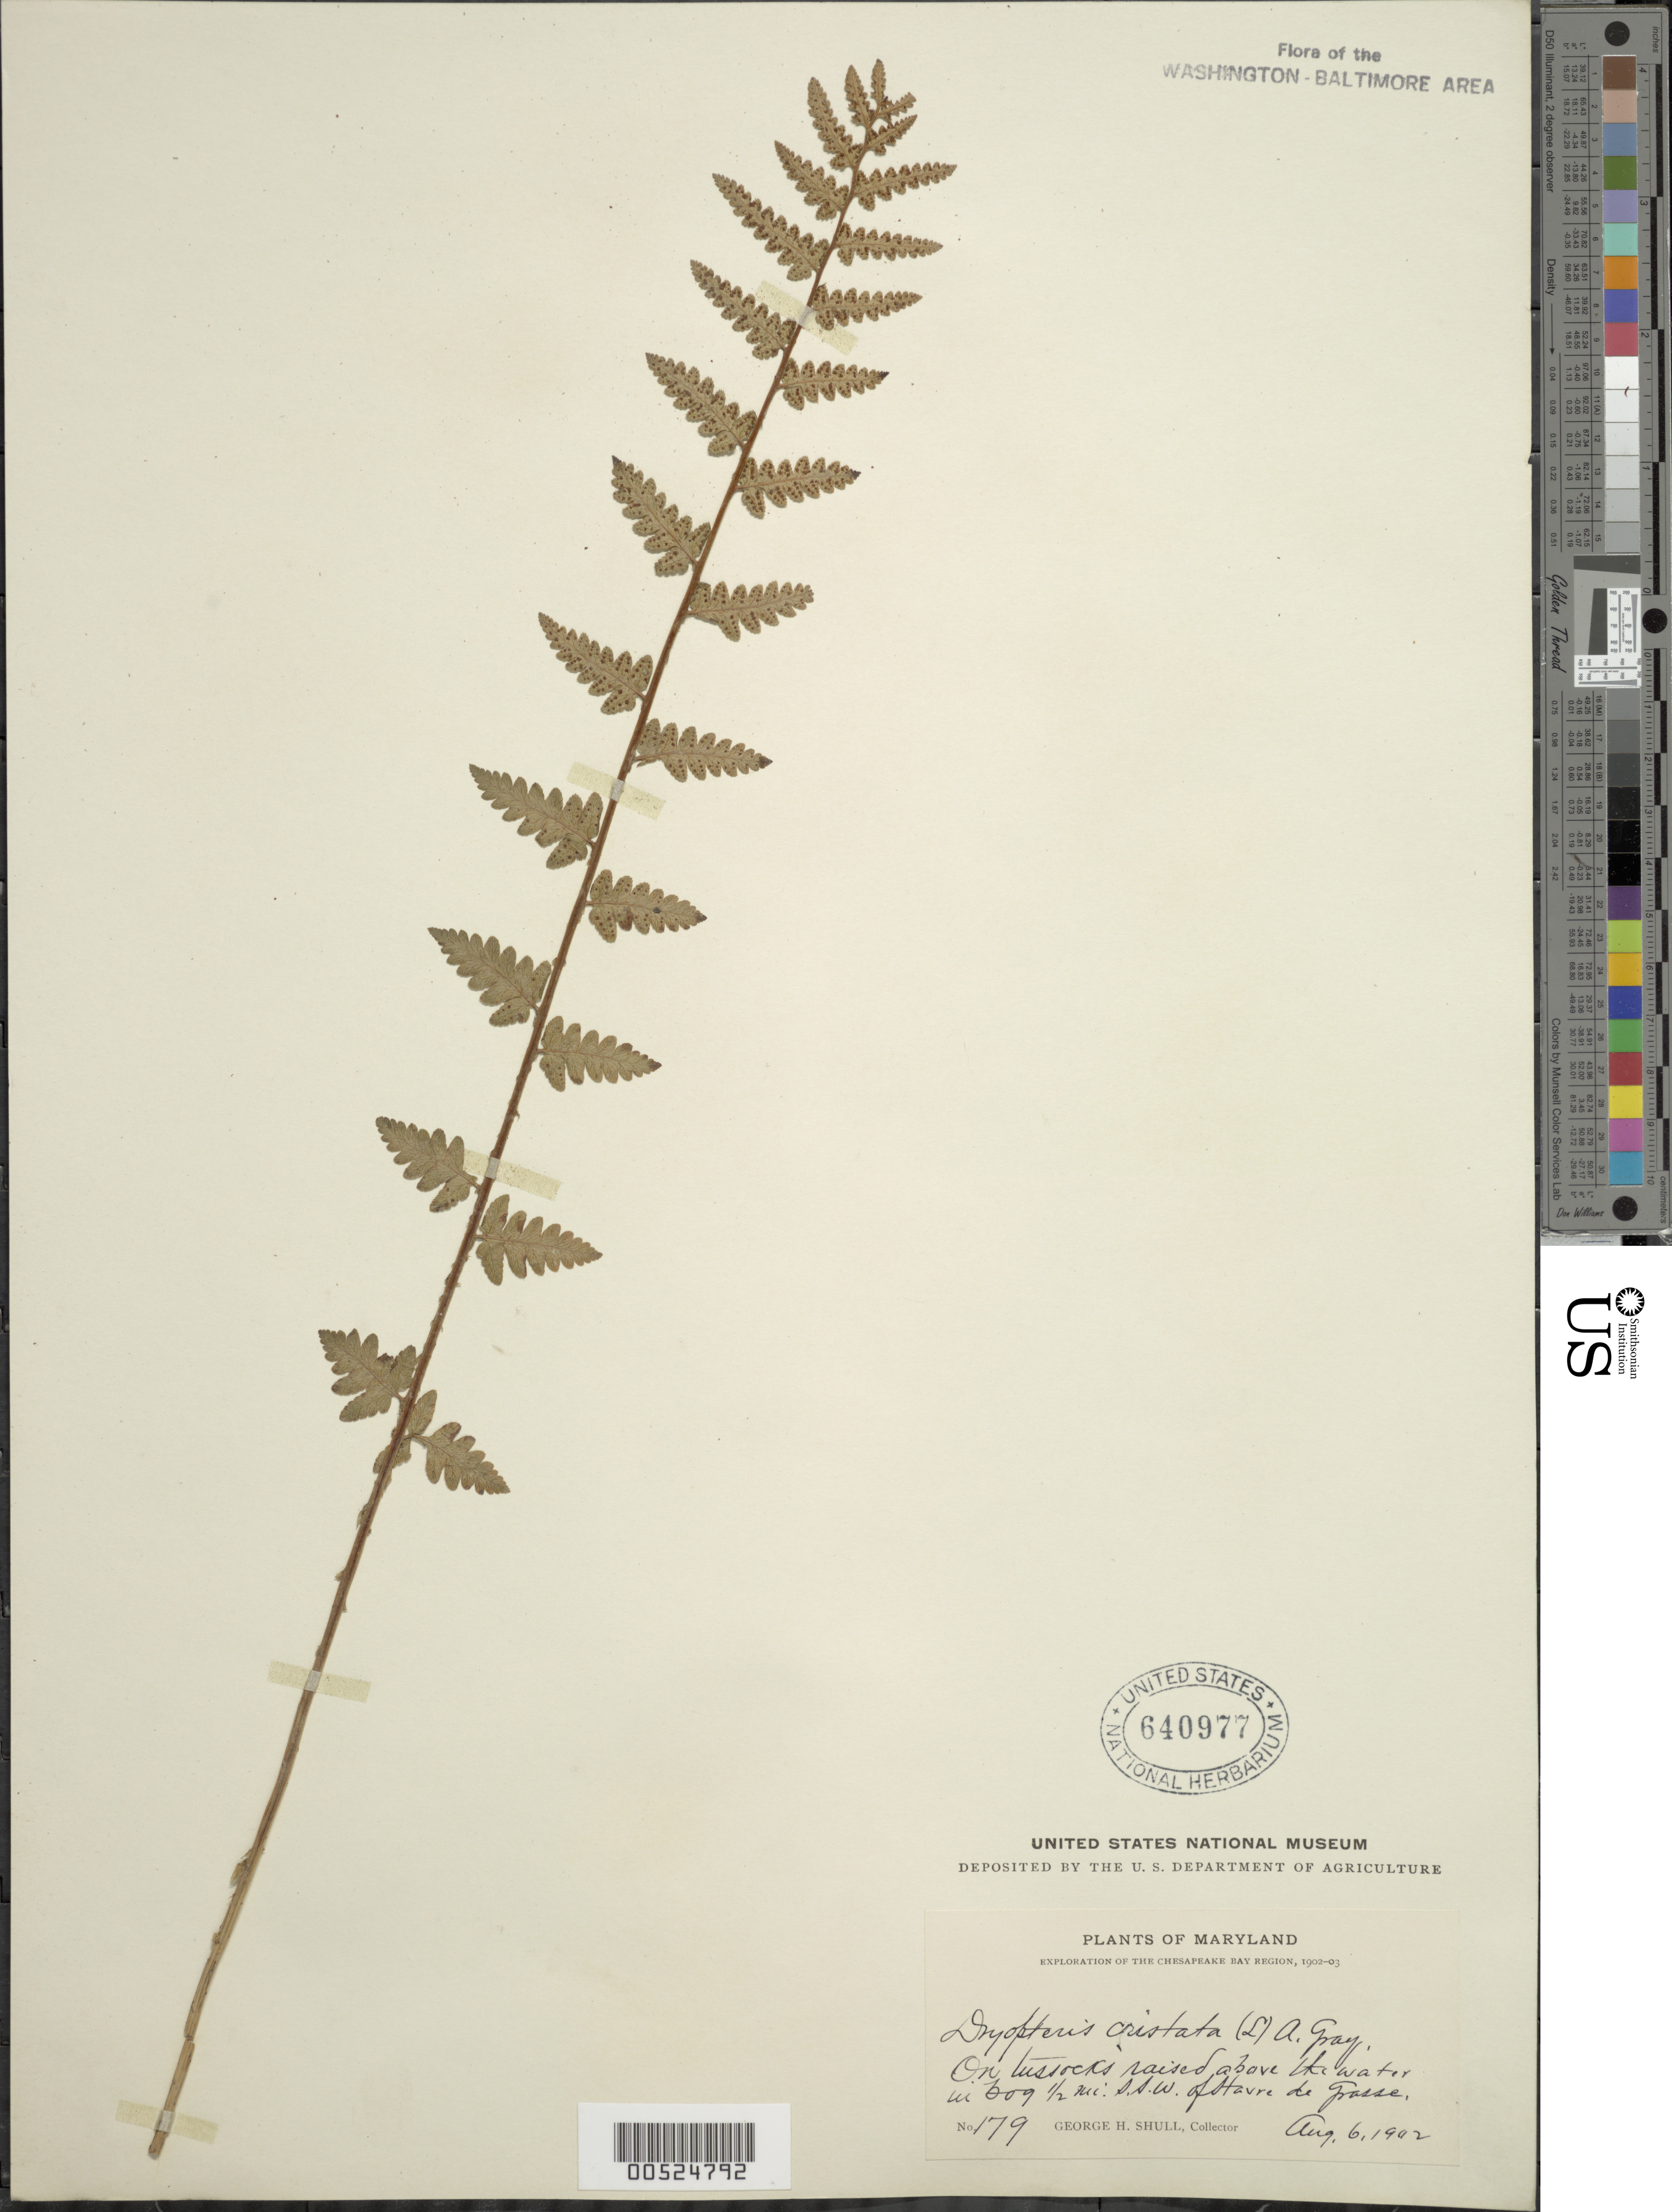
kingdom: Plantae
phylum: Tracheophyta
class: Polypodiopsida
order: Polypodiales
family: Dryopteridaceae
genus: Dryopteris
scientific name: Dryopteris cristata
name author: (L.) A. Gray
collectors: G. H. Shull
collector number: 179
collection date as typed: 06 Aug 1902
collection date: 1902-08-06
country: United States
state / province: Maryland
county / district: Harford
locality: Havre De Grace, 0.5 mi. SSW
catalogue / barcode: US 640977